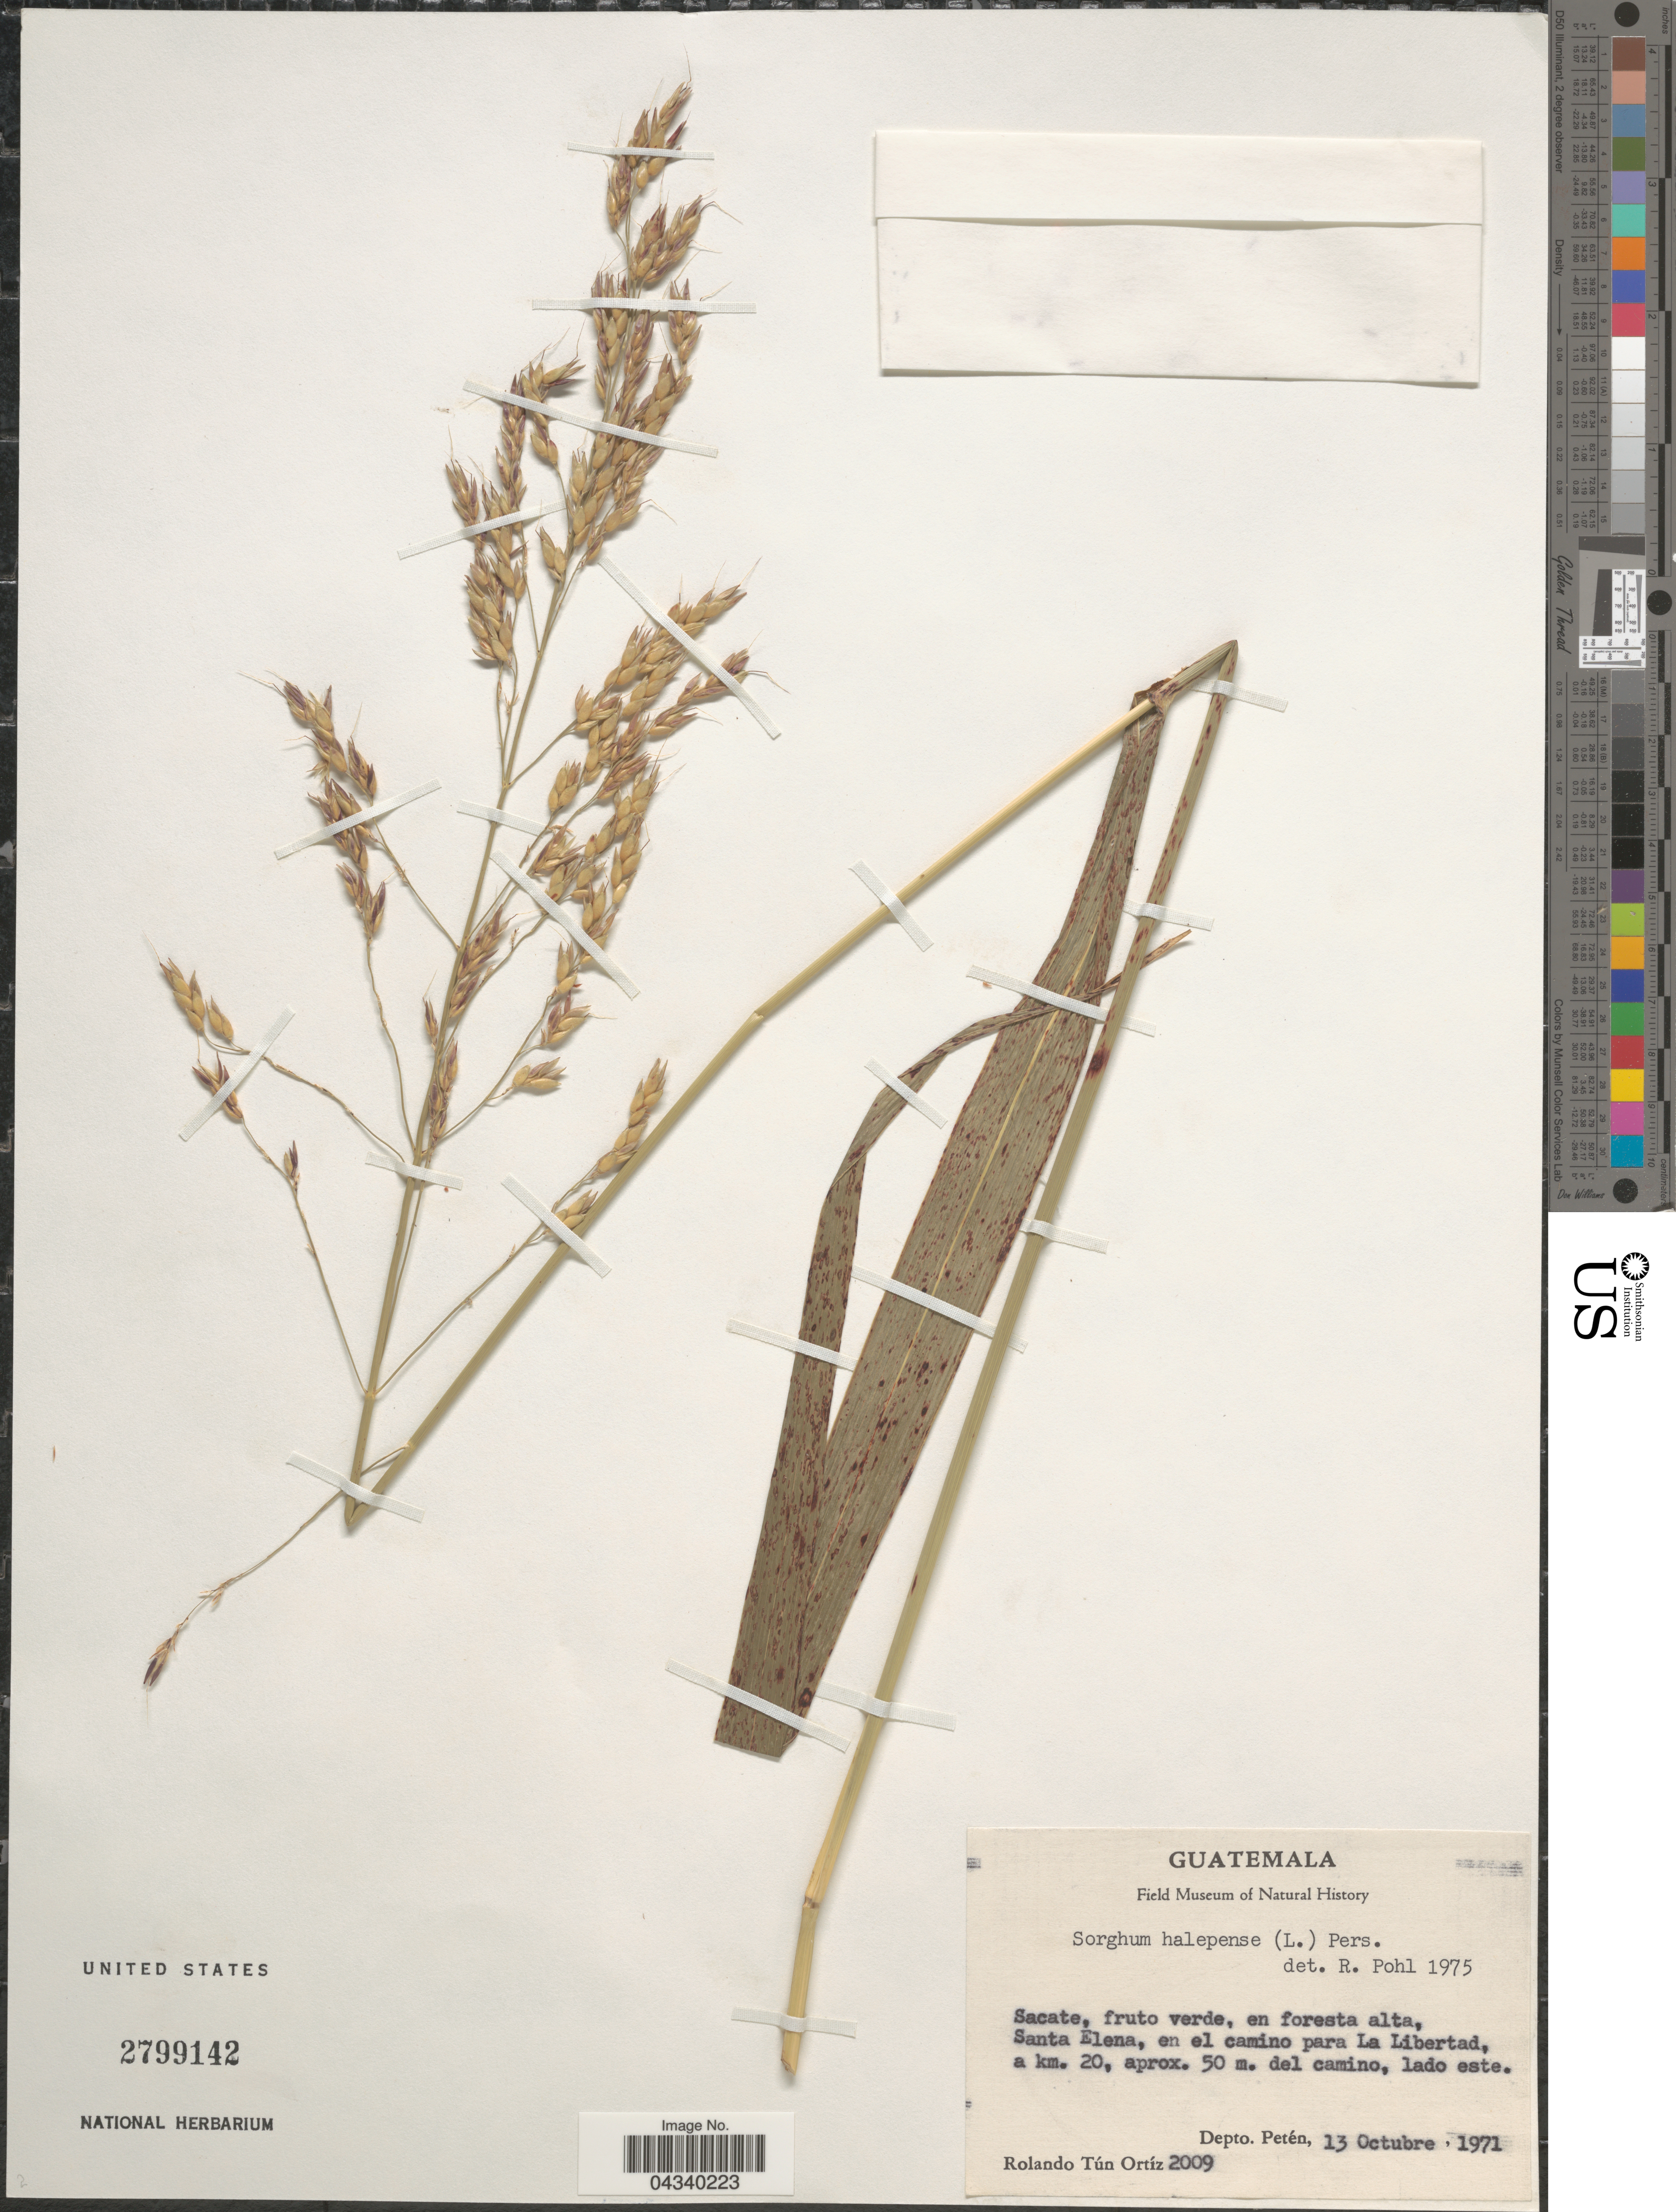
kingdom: Plantae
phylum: Tracheophyta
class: Liliopsida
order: Poales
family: Poaceae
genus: Sorghum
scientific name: Sorghum halepense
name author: (L.) Pers.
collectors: R. Ortiz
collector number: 2009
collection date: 1972-10-13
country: Guatemala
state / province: El Peten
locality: Santa Elena, en el camino para La Libertad, a km. 20, aprox. 50 m. del camino, lado este. Depto. Petén.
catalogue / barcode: US 2799142